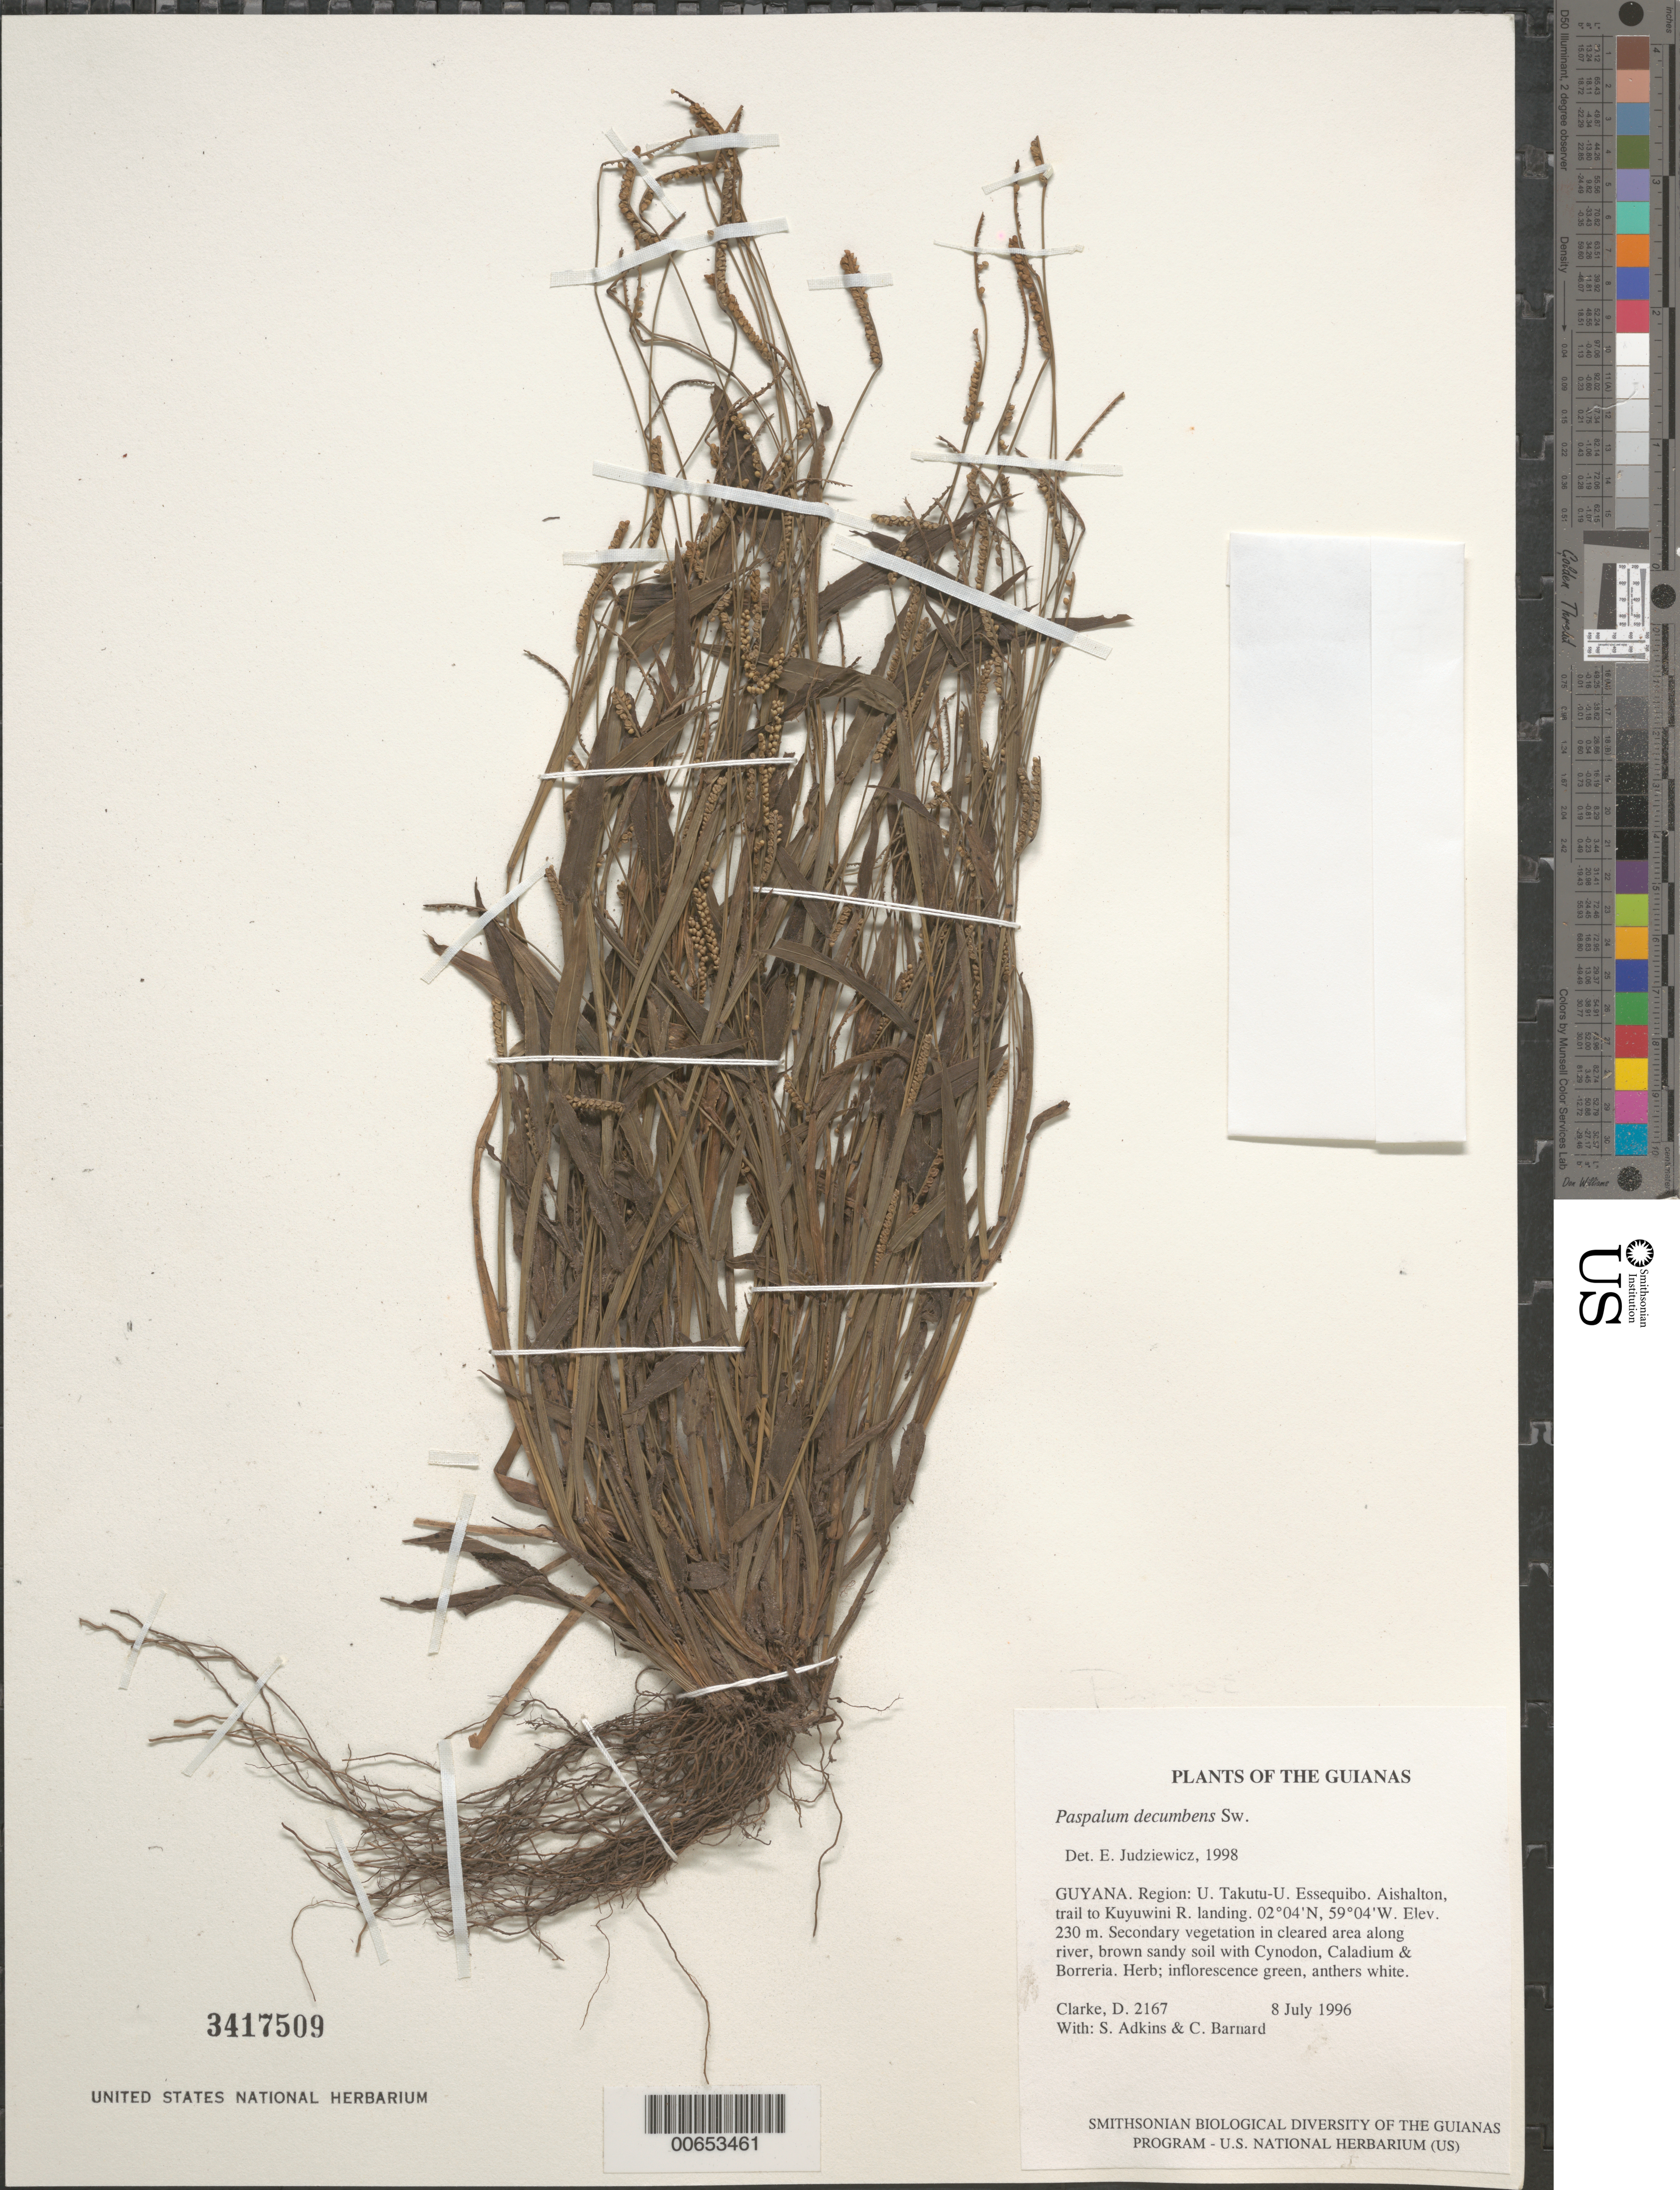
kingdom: Plantae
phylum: Tracheophyta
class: Liliopsida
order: Poales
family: Poaceae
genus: Paspalum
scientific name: Paspalum decumbens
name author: Sw.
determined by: Judziewicz, E. J.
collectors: H. D. Clarke, S. Adkins & C. Bernard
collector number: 2167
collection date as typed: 8 July 1996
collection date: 1996-07-08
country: Guyana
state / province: U. Takutu-U. Essequibo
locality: Aishalton, trail to Kuyuwini R. landing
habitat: Secondary vegetation in cleared area along river, brown sandy soil with Cynodon, Caladium & Borreria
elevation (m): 230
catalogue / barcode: US 3417509